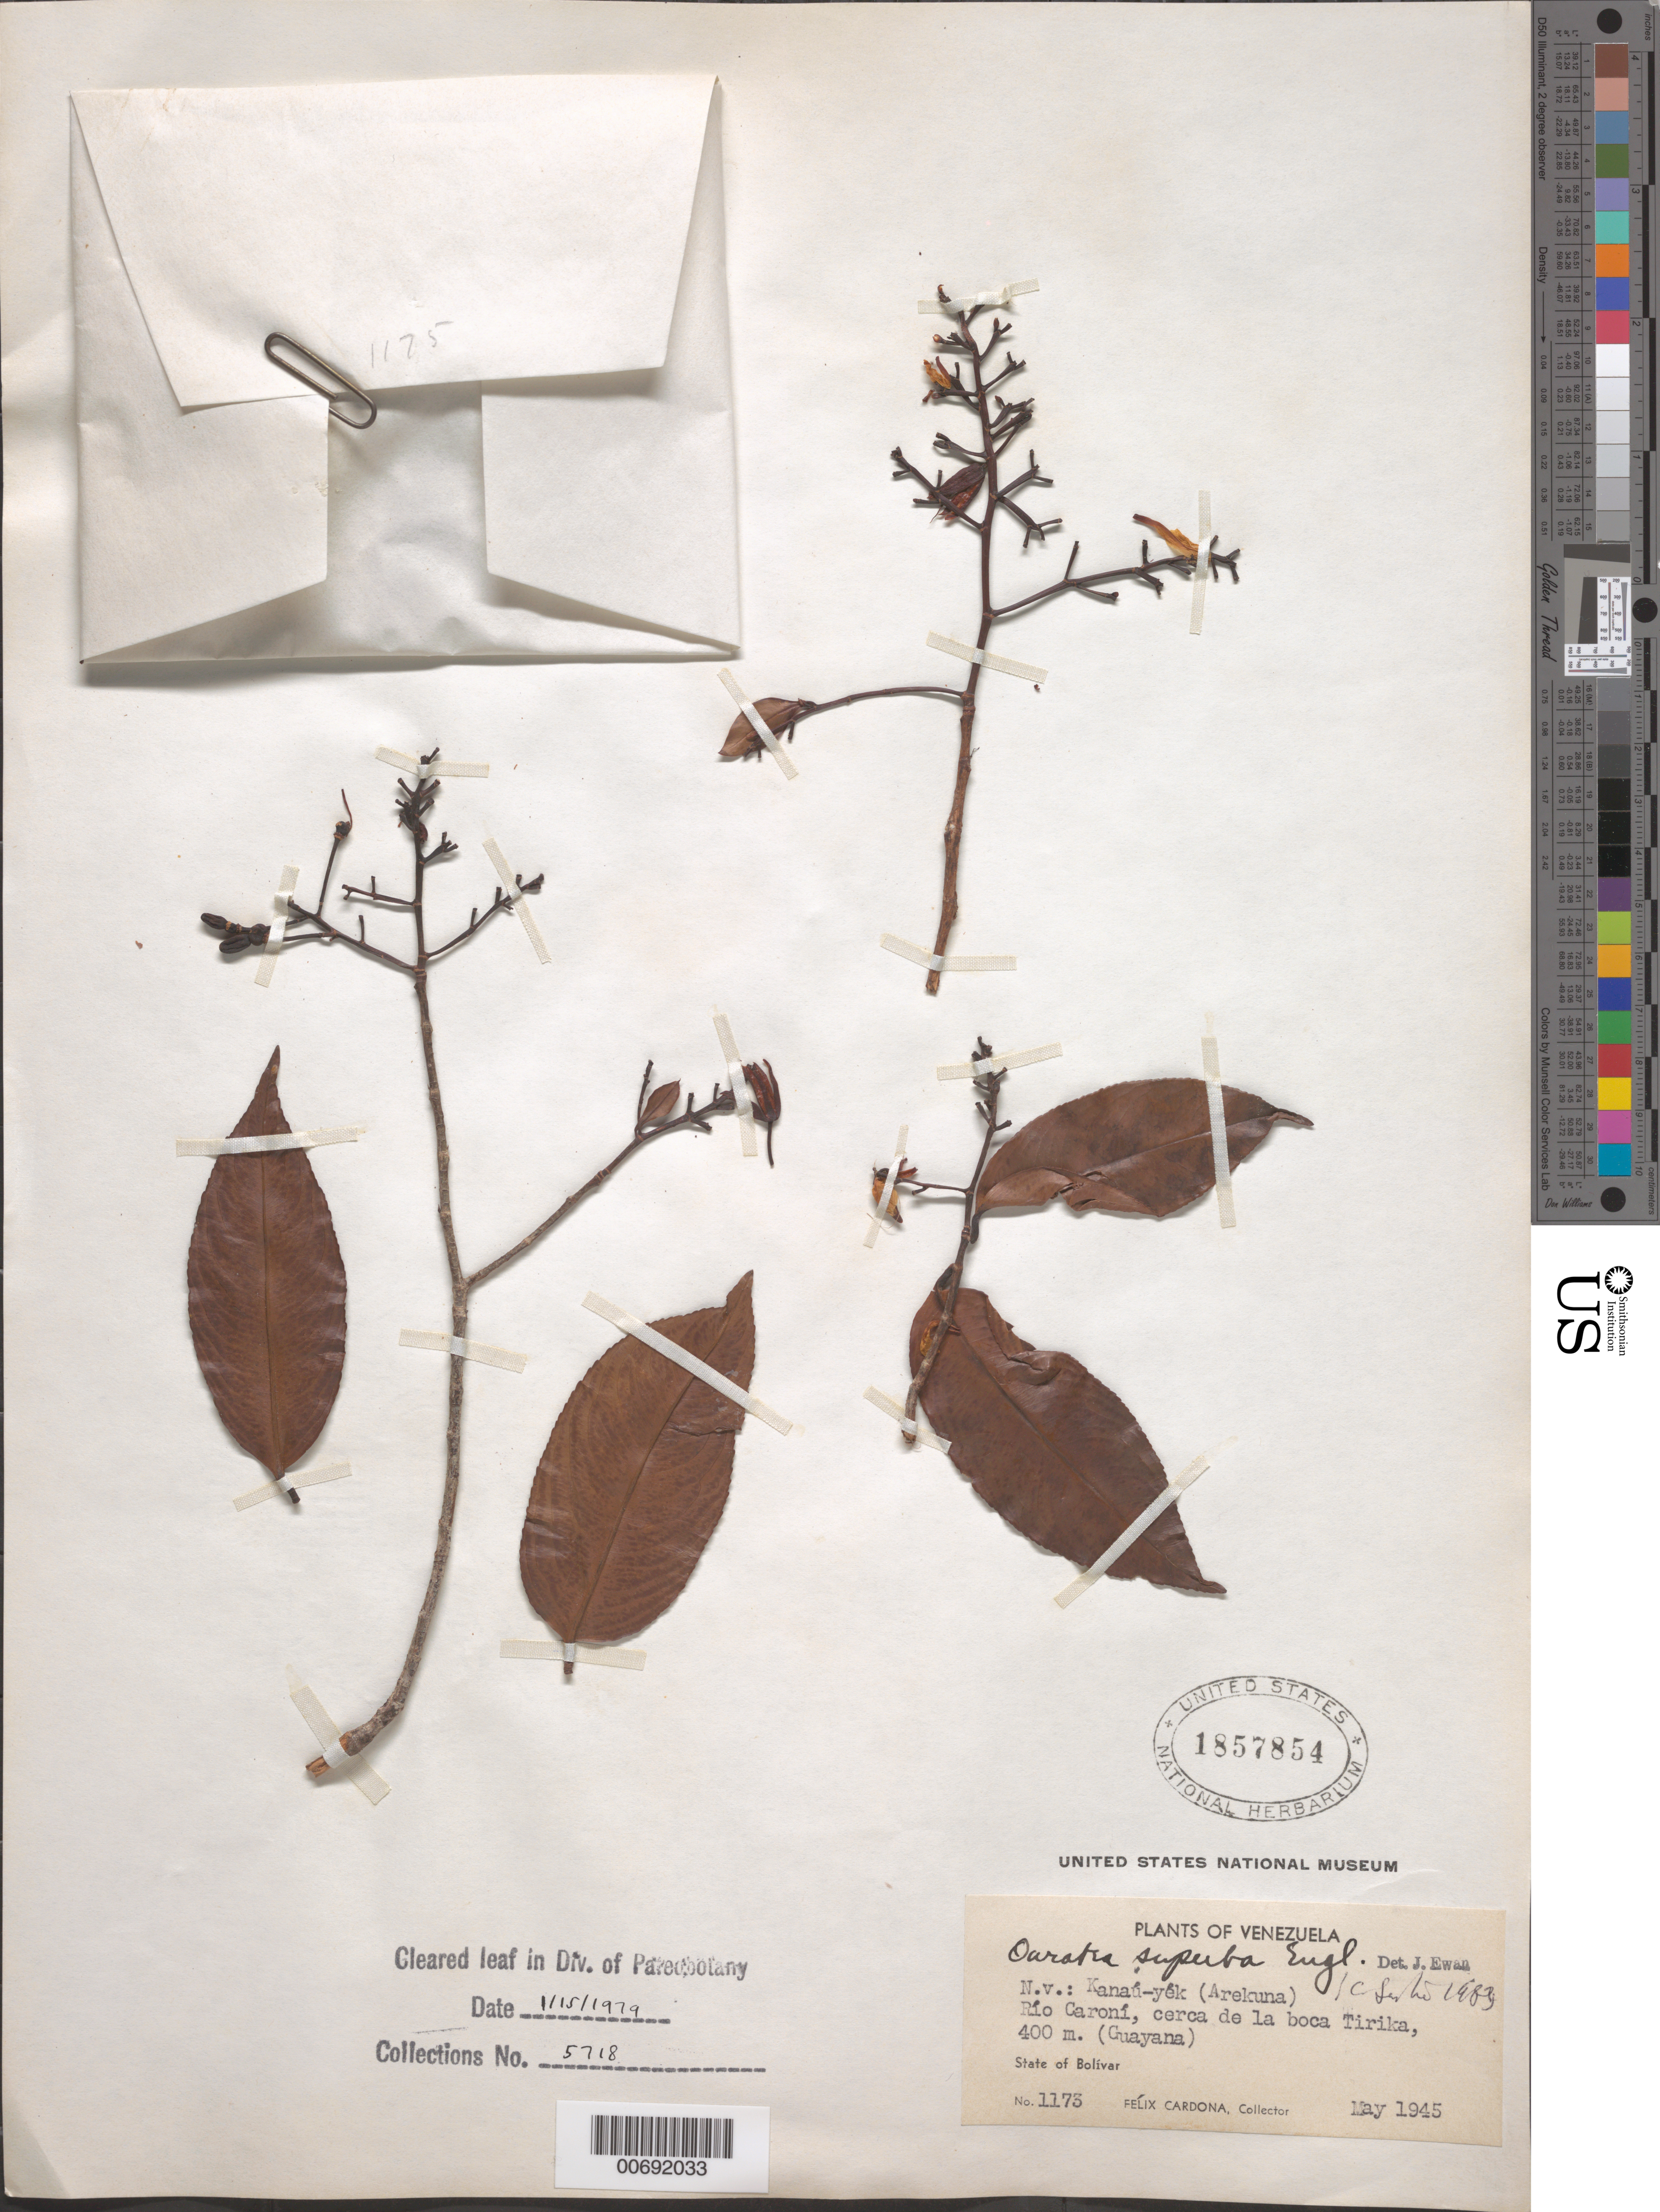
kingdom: Plantae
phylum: Tracheophyta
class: Magnoliopsida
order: Malpighiales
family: Ochnaceae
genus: Ouratea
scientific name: Ouratea superba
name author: Engl.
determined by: Sastre, C. H. L.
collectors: F. Cardona Puig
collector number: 1173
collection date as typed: May-45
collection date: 1945-05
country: Venezuela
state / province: Bolívar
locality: Río Caroní, Tirika (Guayana)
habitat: Near mouth of river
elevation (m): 400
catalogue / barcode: US 1857854